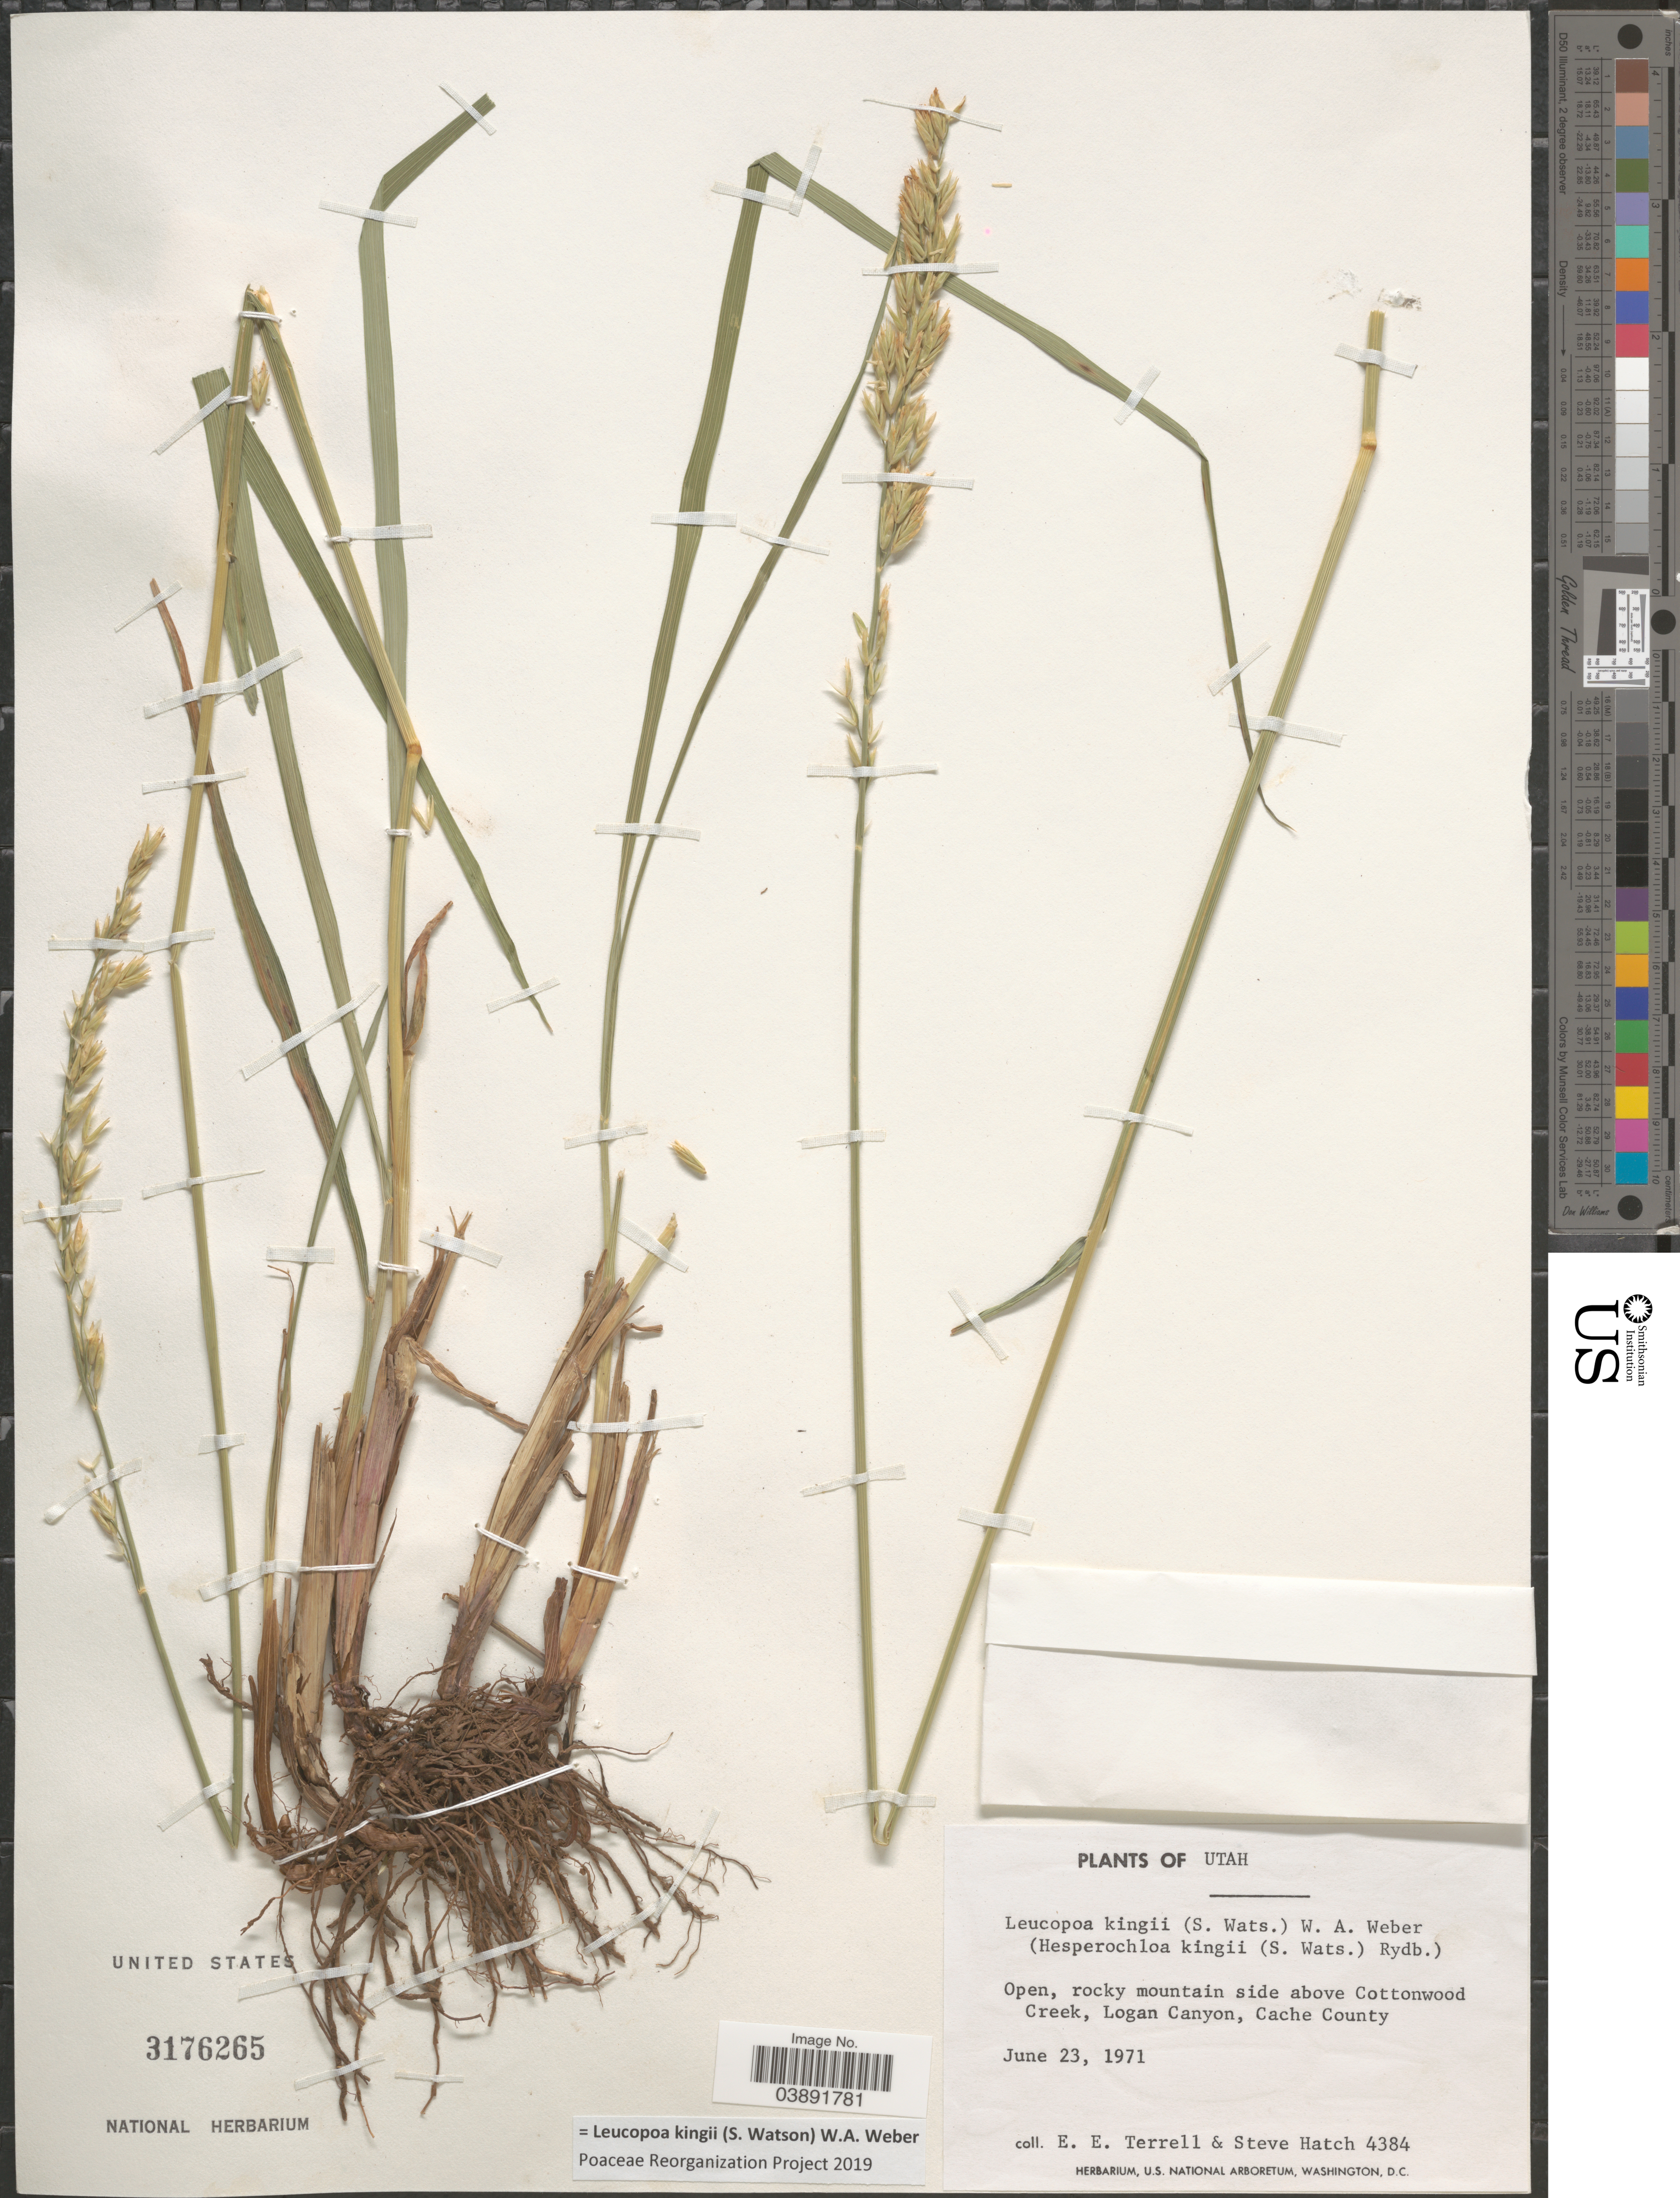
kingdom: Plantae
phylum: Tracheophyta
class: Liliopsida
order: Poales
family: Poaceae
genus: Hesperochloa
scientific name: Hesperochloa kingii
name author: (S. Watson) Rydb.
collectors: E. E. Terrell & S. Hatch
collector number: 4384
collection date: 1971-06-23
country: United States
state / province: Utah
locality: Open, rocky mountain side above Cottonwood Creek, Logan Canyon, Cache County.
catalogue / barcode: US 3176265